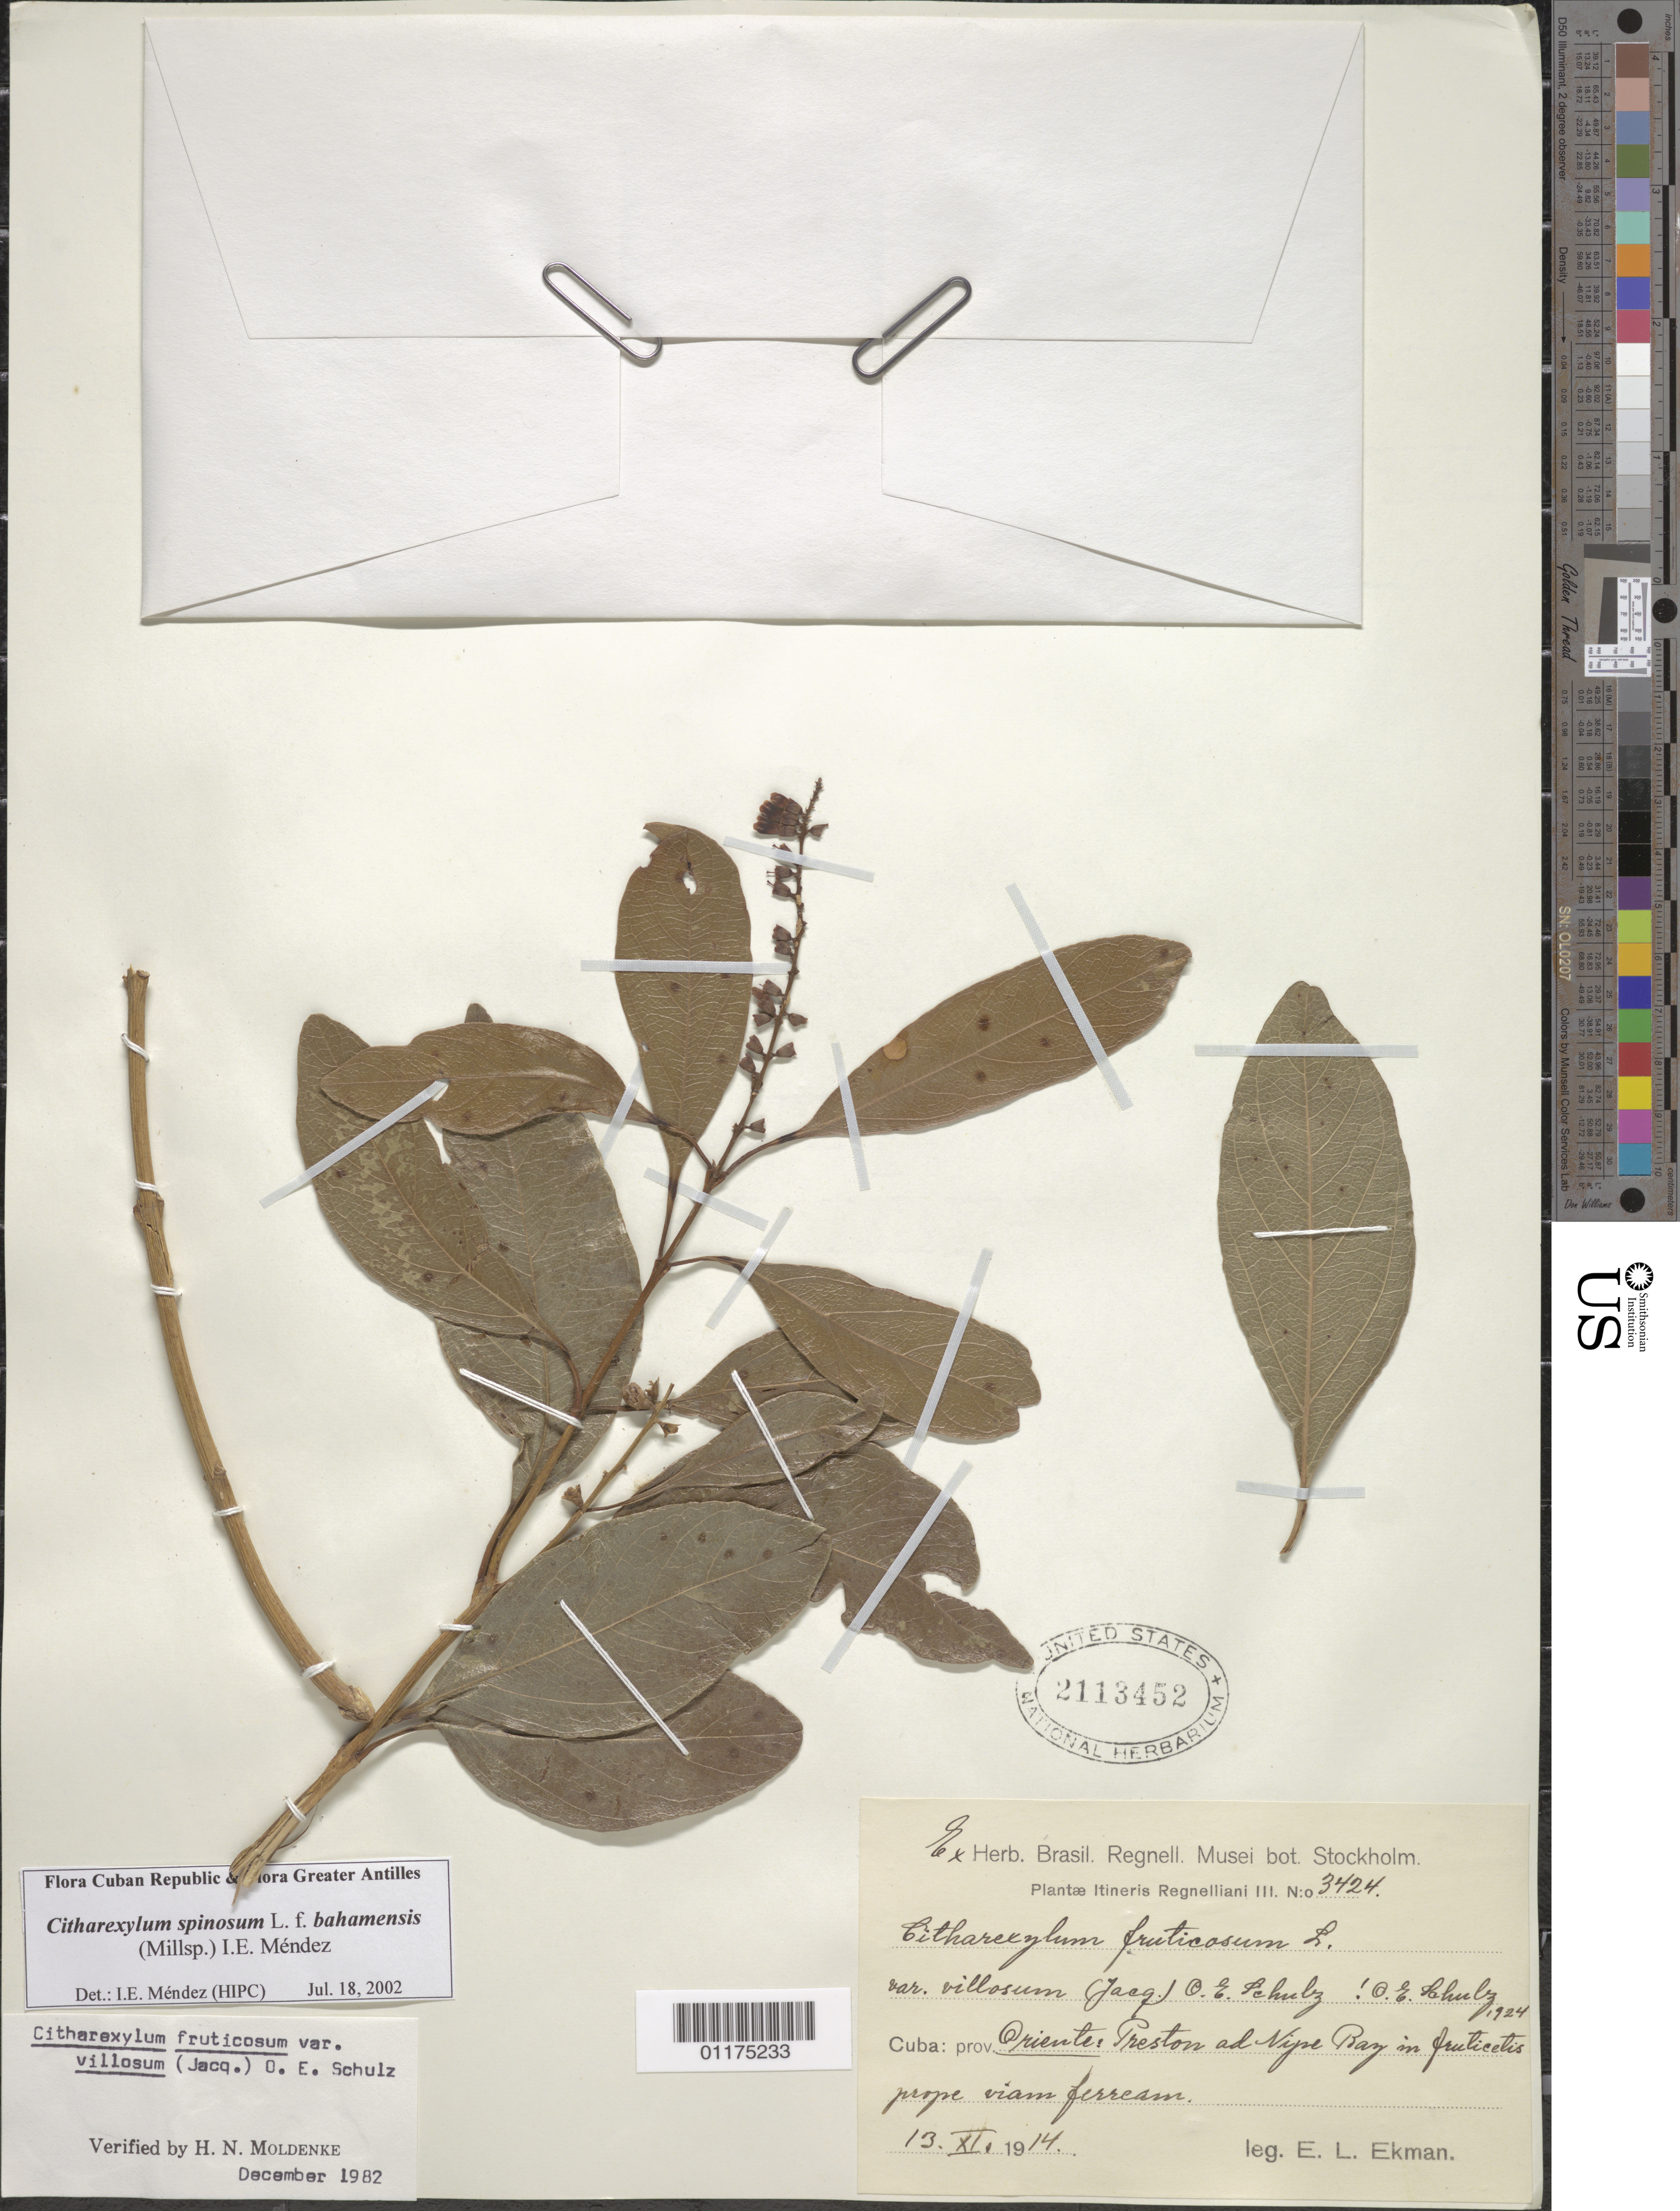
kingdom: Plantae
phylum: Tracheophyta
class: Magnoliopsida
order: Lamiales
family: Verbenaceae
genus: Citharexylum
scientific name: Citharexylum spinosum f. bahamensis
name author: (Millsp.) I.E. Méndez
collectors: E. L. Ekman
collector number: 3424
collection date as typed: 13 Nov 1914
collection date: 1914-11-13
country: Cuba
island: Cuba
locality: Oriente: Preston ad Nipe Bay in fruticetis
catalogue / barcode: US 2113452